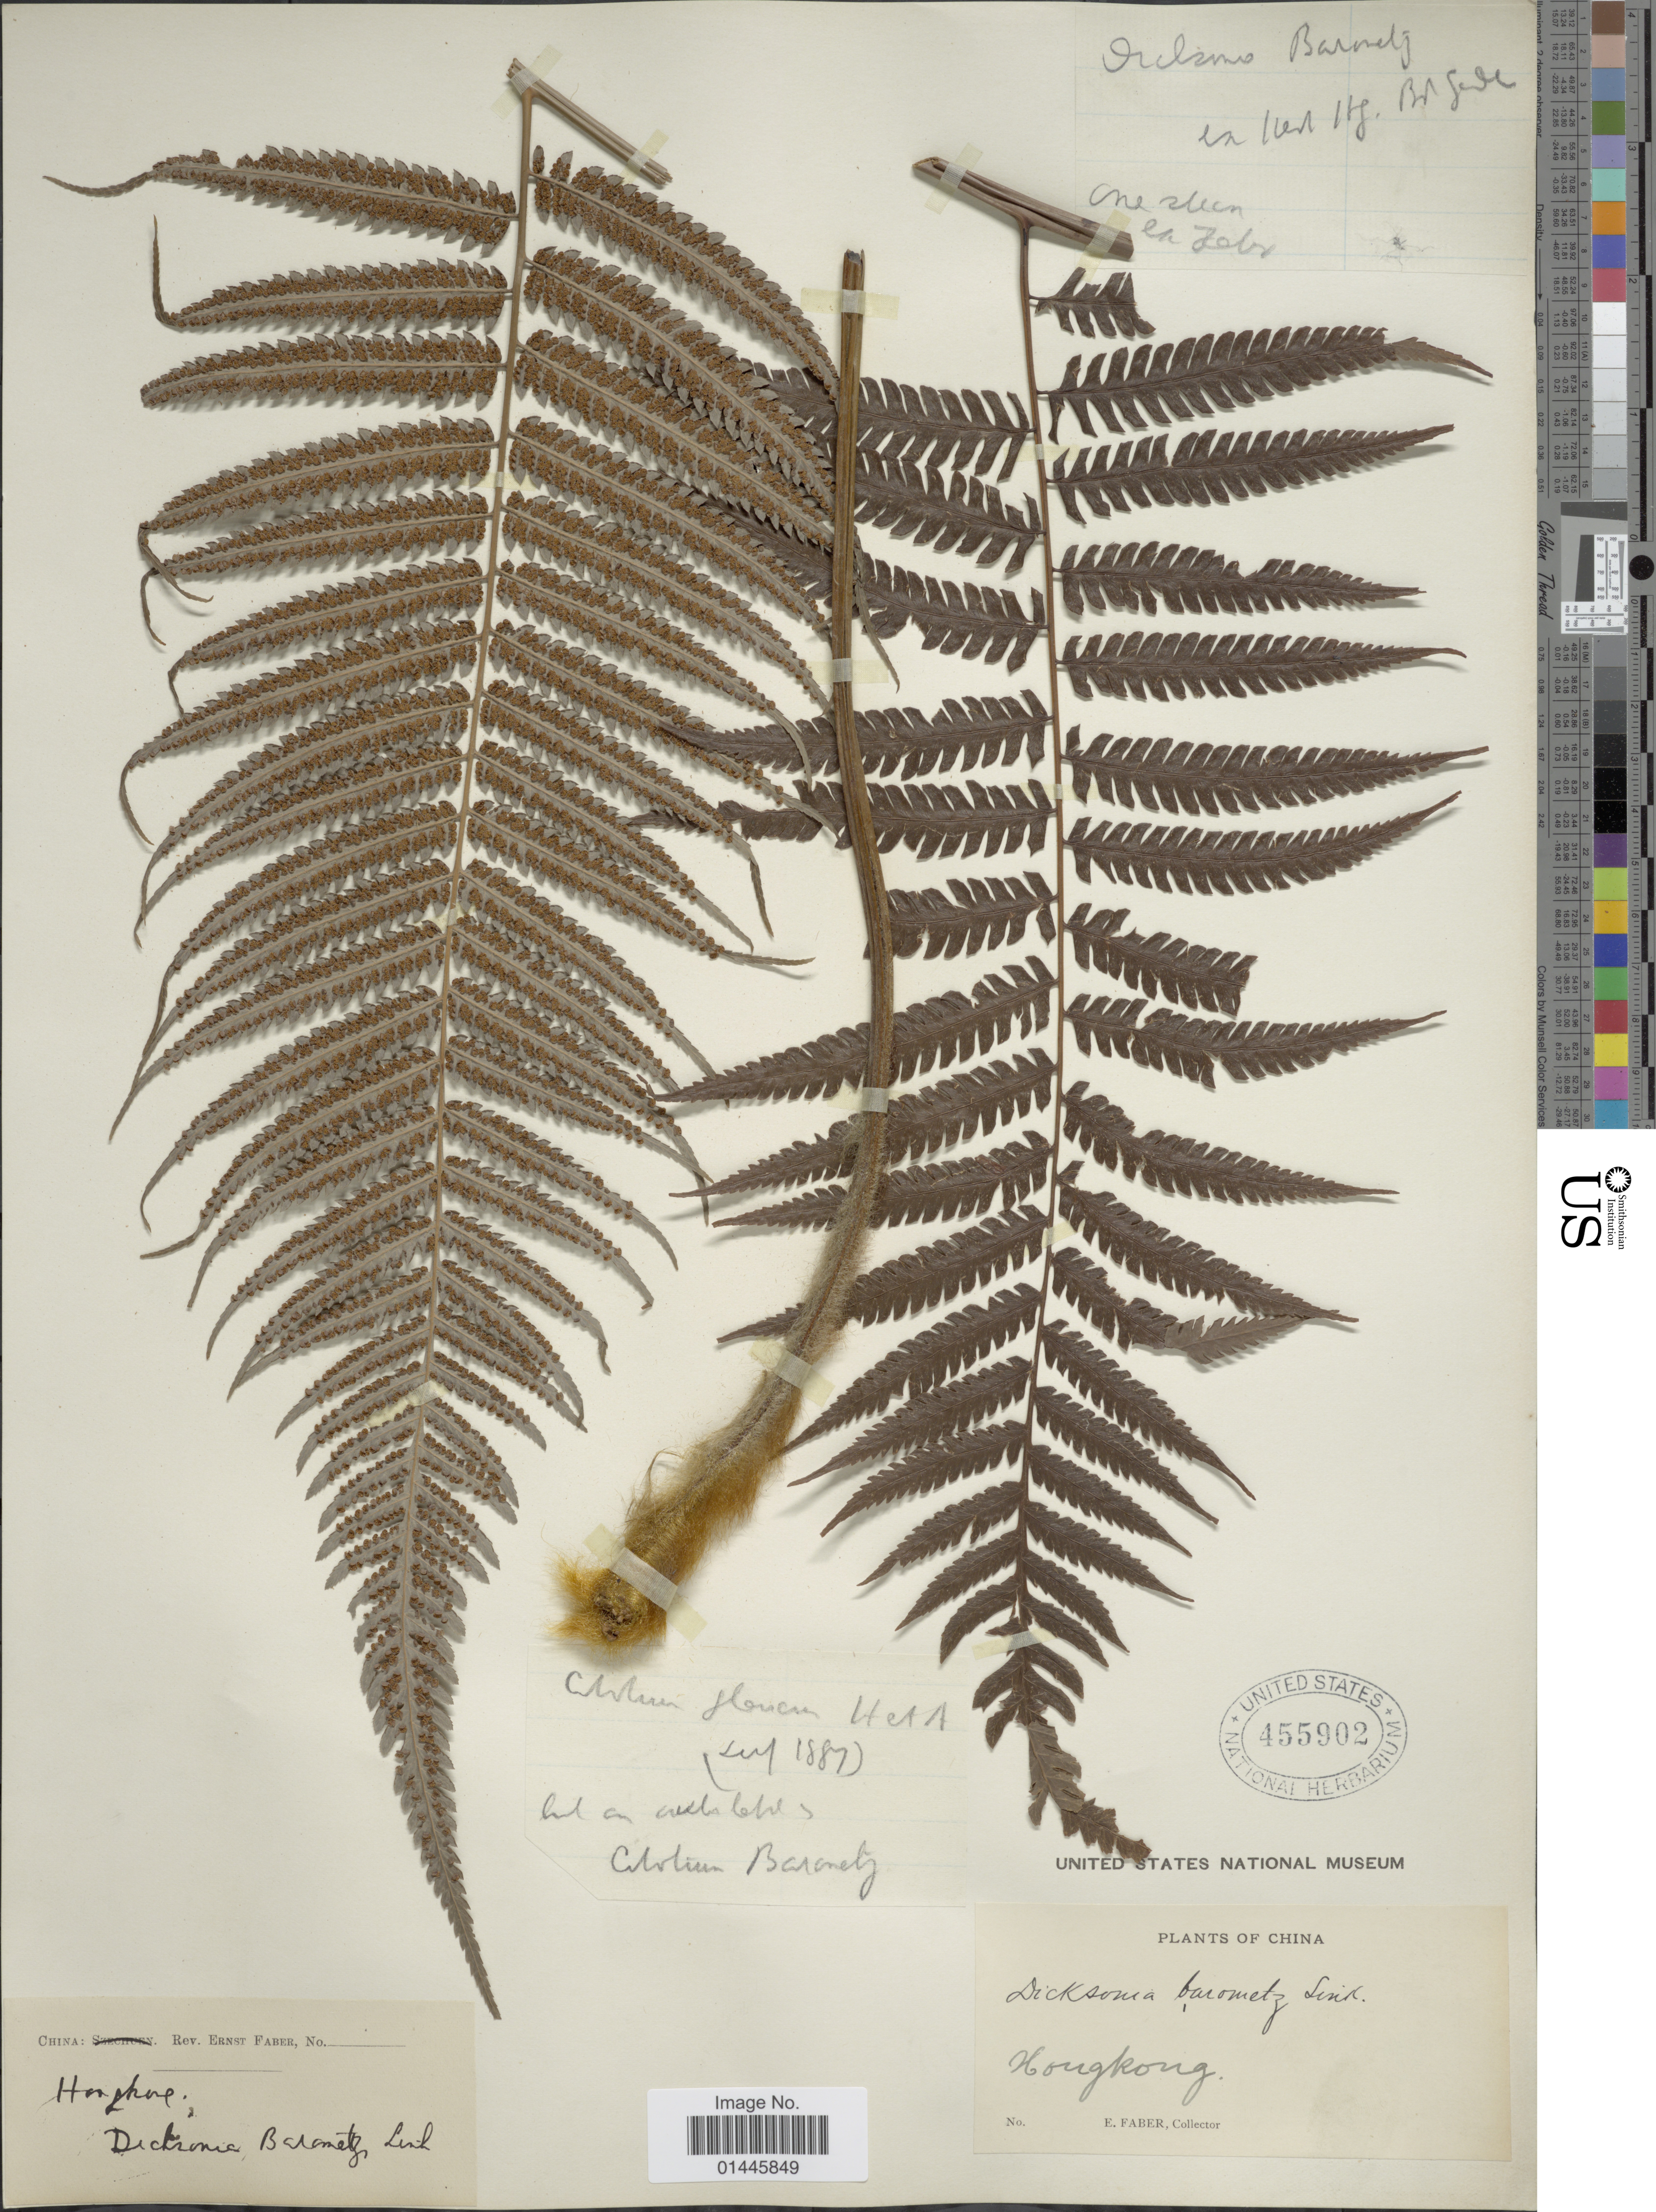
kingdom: Plantae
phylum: Tracheophyta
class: Polypodiopsida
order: Cyatheales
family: Cibotiaceae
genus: Cibotium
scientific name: Cibotium barometz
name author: (L.) J. Sm.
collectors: E. Faber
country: China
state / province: Hong Kong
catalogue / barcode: US 455902